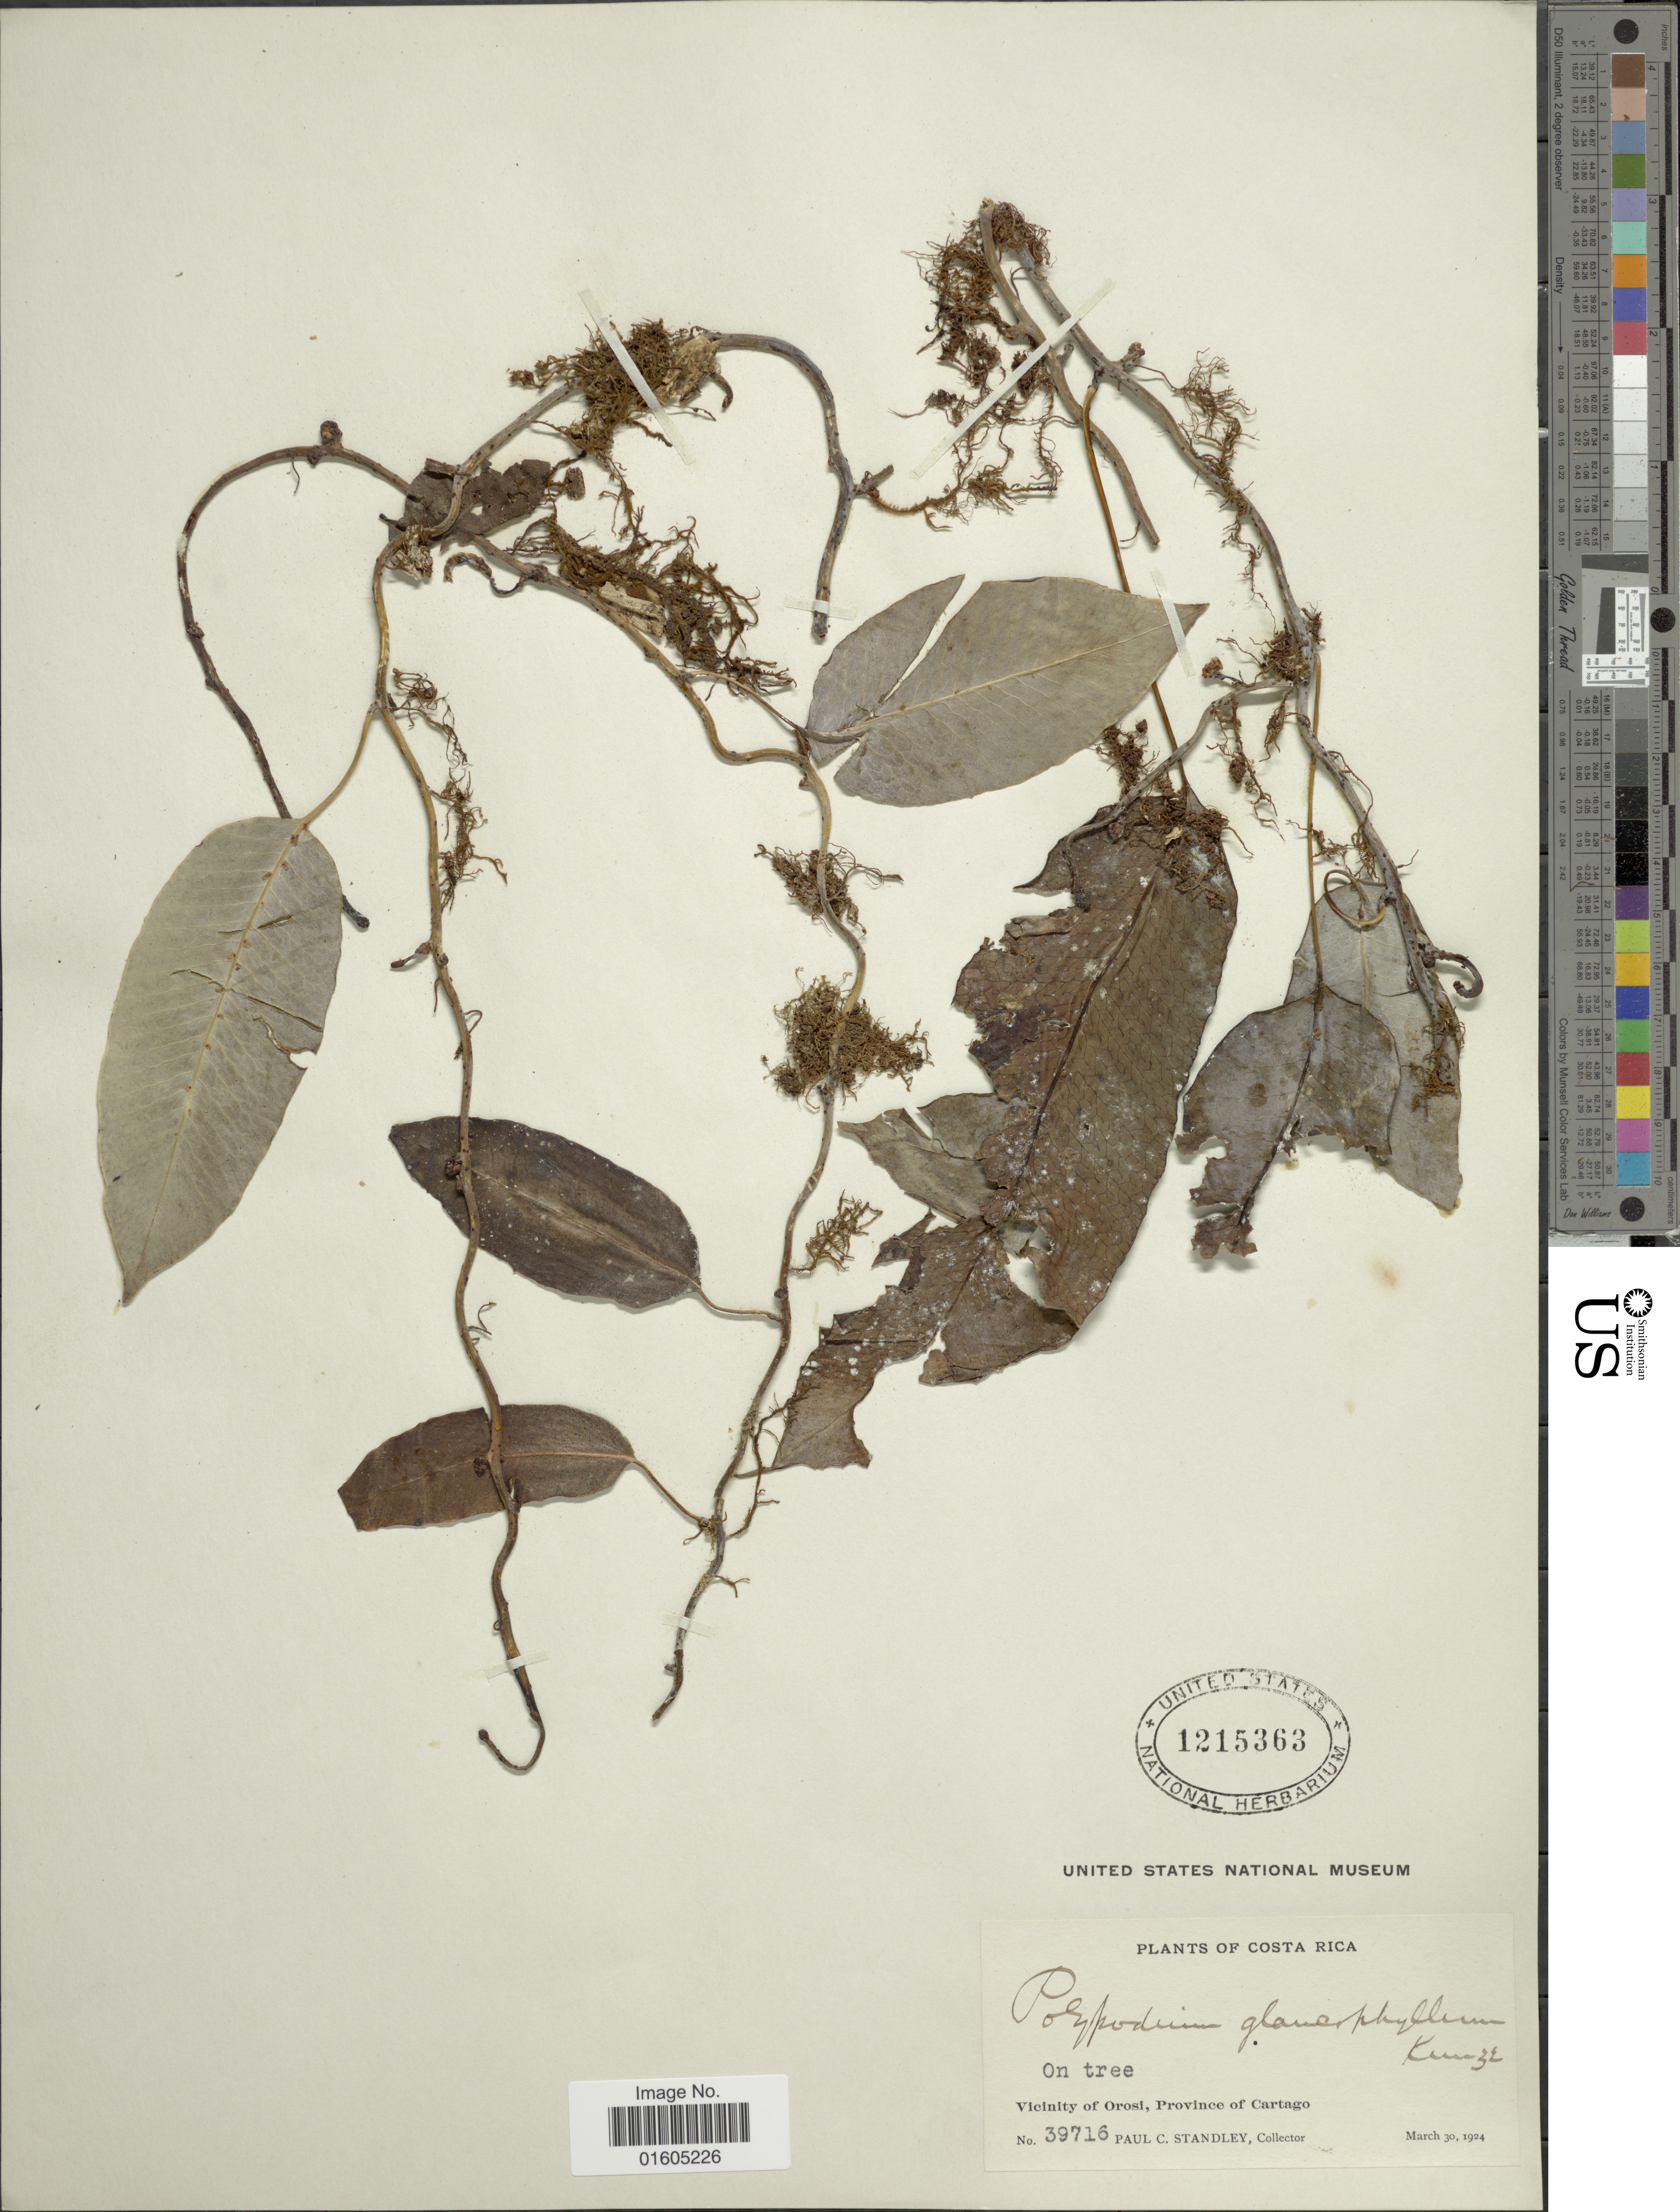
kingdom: Plantae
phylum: Tracheophyta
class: Polypodiopsida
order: Polypodiales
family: Polypodiaceae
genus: Serpocaulon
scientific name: Serpocaulon levigatum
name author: (Cav.) A.R. Sm.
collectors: P. C. Standley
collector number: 39716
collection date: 1924-03-30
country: Costa Rica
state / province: Cartago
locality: Costa Rica. Vicinity of Orosi Province of Cartago.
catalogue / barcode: US 1215363